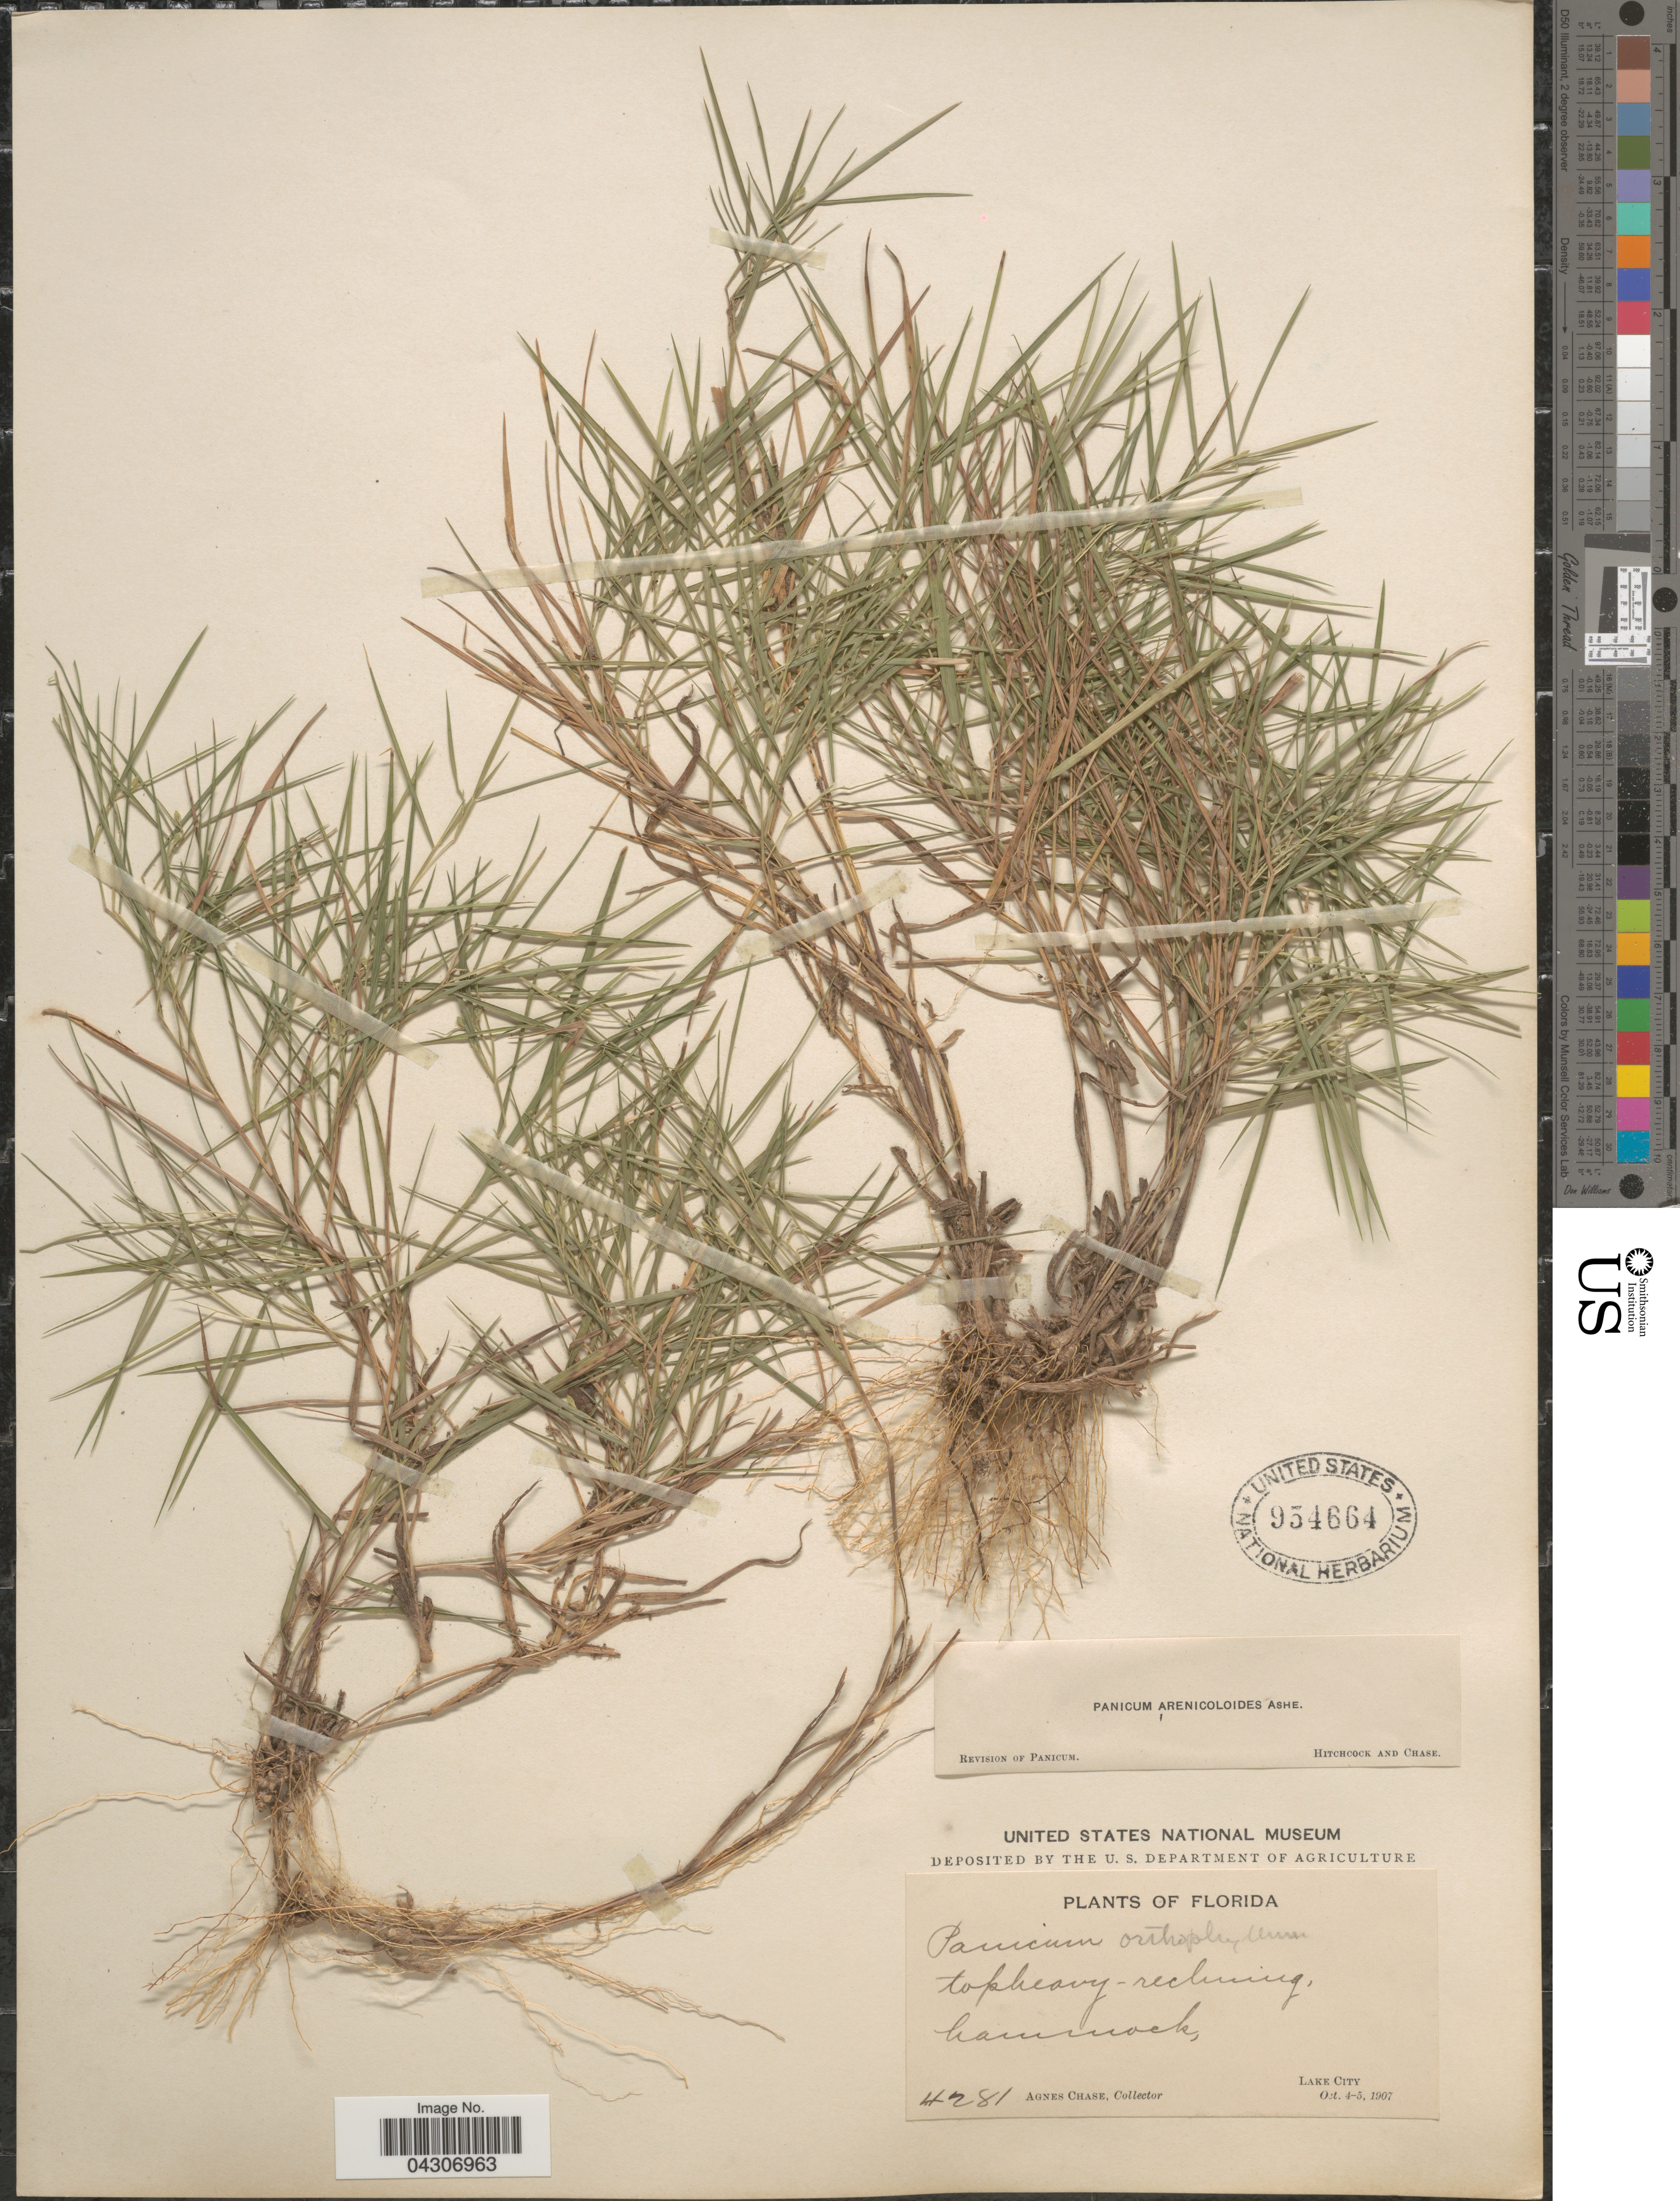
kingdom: Plantae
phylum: Tracheophyta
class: Liliopsida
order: Poales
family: Poaceae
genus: Dichanthelium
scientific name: Dichanthelium aciculare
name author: (Desv. ex Poir.) Gould & C.A. Clark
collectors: A. Chase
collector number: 4281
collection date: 1907-10-04/1907-10-05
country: United States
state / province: Florida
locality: Lake City.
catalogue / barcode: US 954664